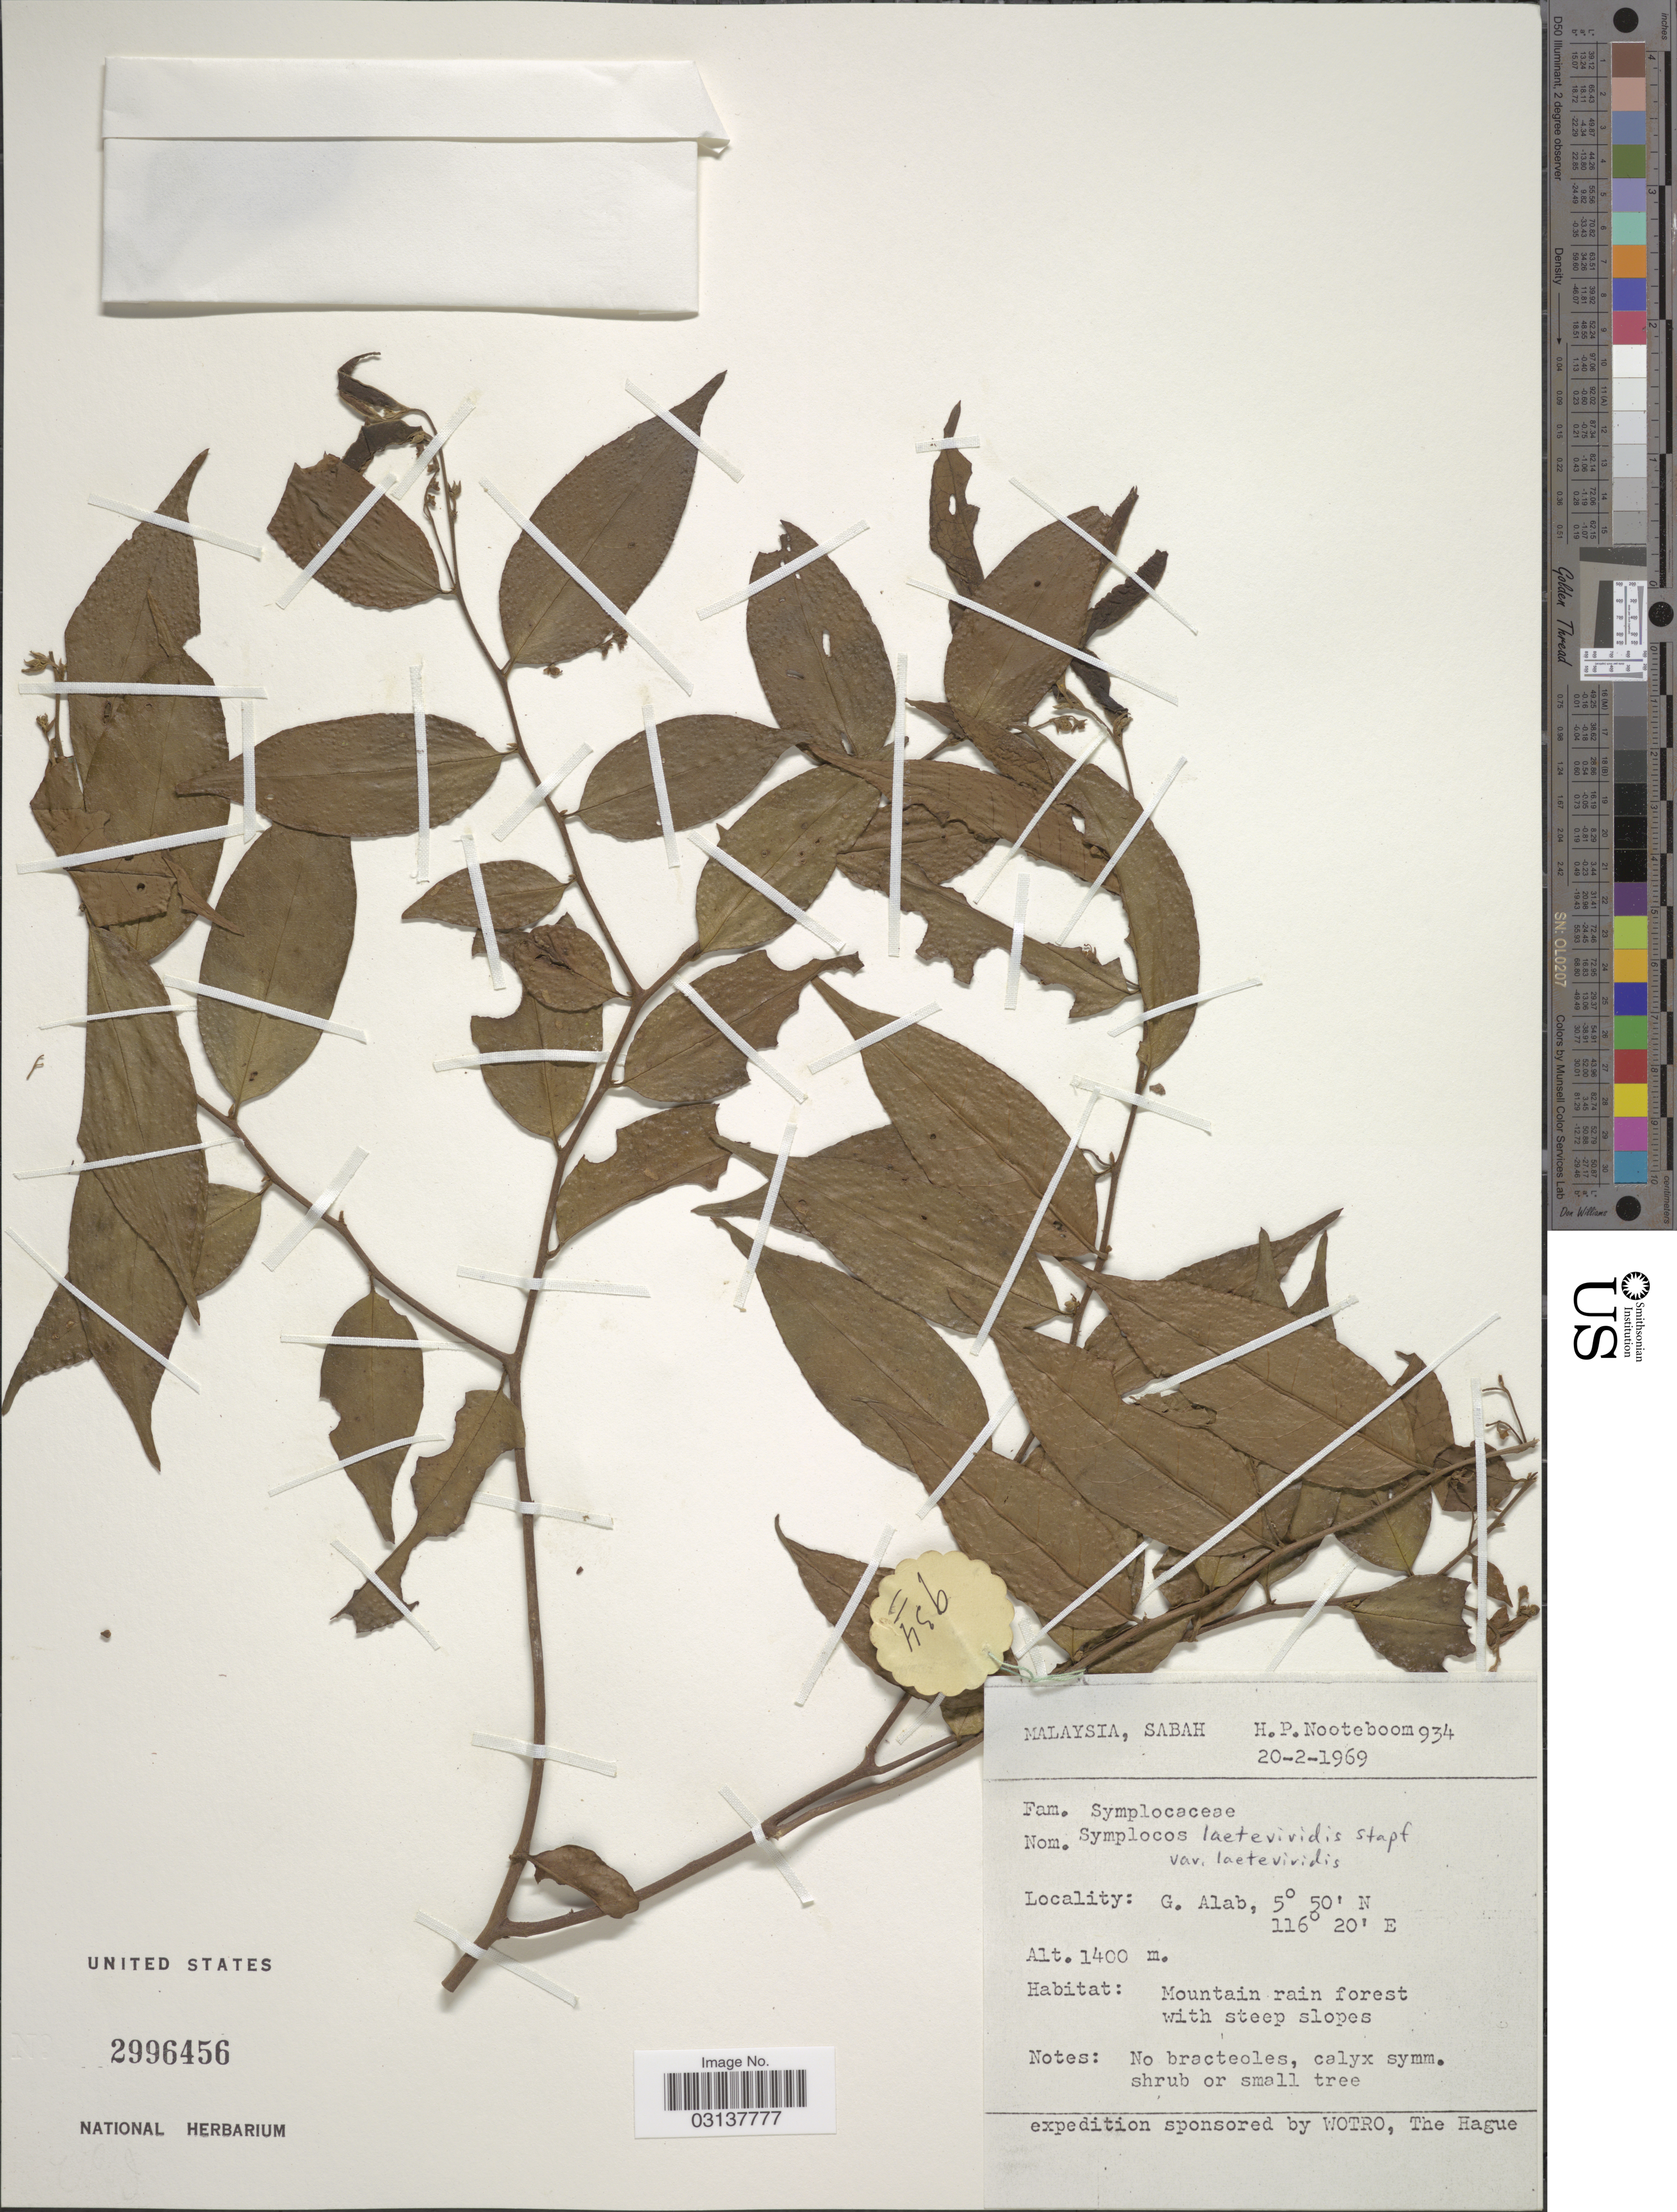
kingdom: Plantae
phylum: Tracheophyta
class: Magnoliopsida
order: Ericales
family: Symplocaceae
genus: Symplocos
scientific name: Symplocos laeteviridis var. laeteviridis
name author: Stapf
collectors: H. P. Nooteboom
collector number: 934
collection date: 1969-02-20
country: Malaysia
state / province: Sabah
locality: Sabah, G. Alab.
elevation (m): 1400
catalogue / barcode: US 2996456